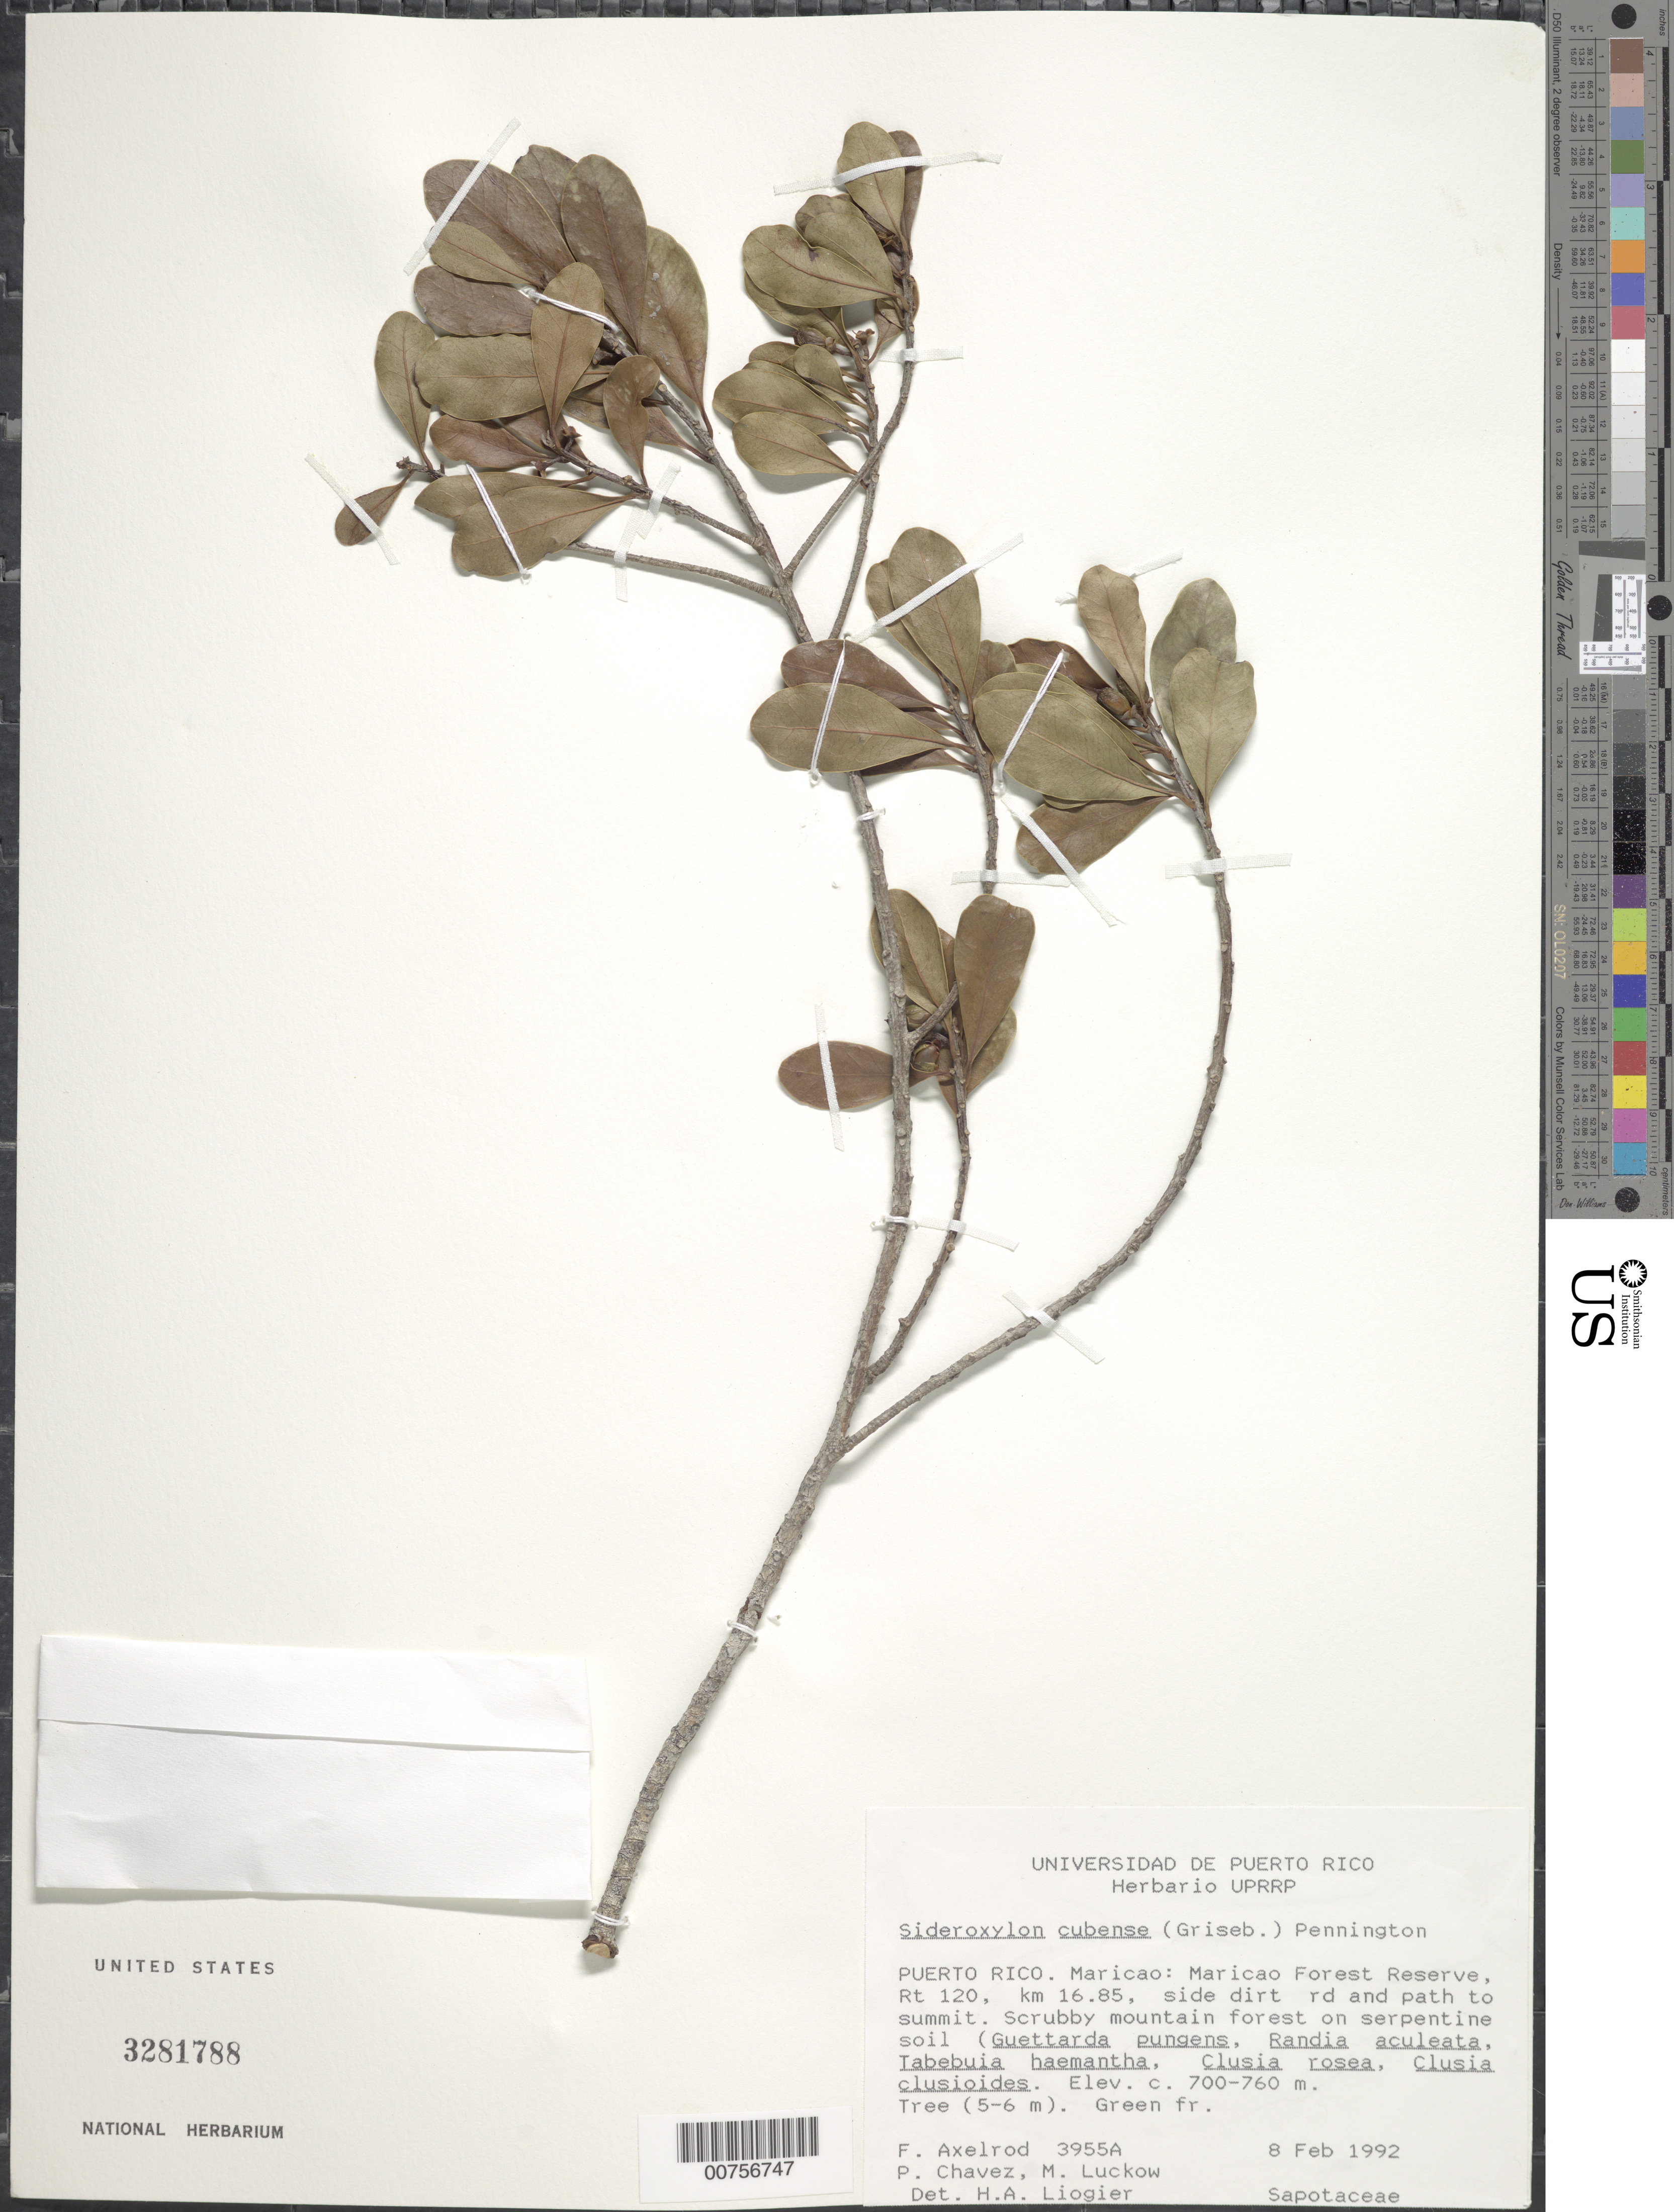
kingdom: Plantae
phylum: Tracheophyta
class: Magnoliopsida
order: Ericales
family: Sapotaceae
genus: Sideroxylon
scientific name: Sideroxylon cubense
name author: (Griseb.) T.D. Penn.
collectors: F. S. Axelrod, P. Chavez & M. A. Luckow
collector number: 3955a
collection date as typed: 08 Feb 1992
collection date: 1992-02-08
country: Puerto Rico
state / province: Maricao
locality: Maricao: Maricao Forest Reserve, Rt. 120, km 16.85, side dirt road and path to summit.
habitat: Scrubby mountain forest on serpentine soil.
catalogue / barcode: US 3281788